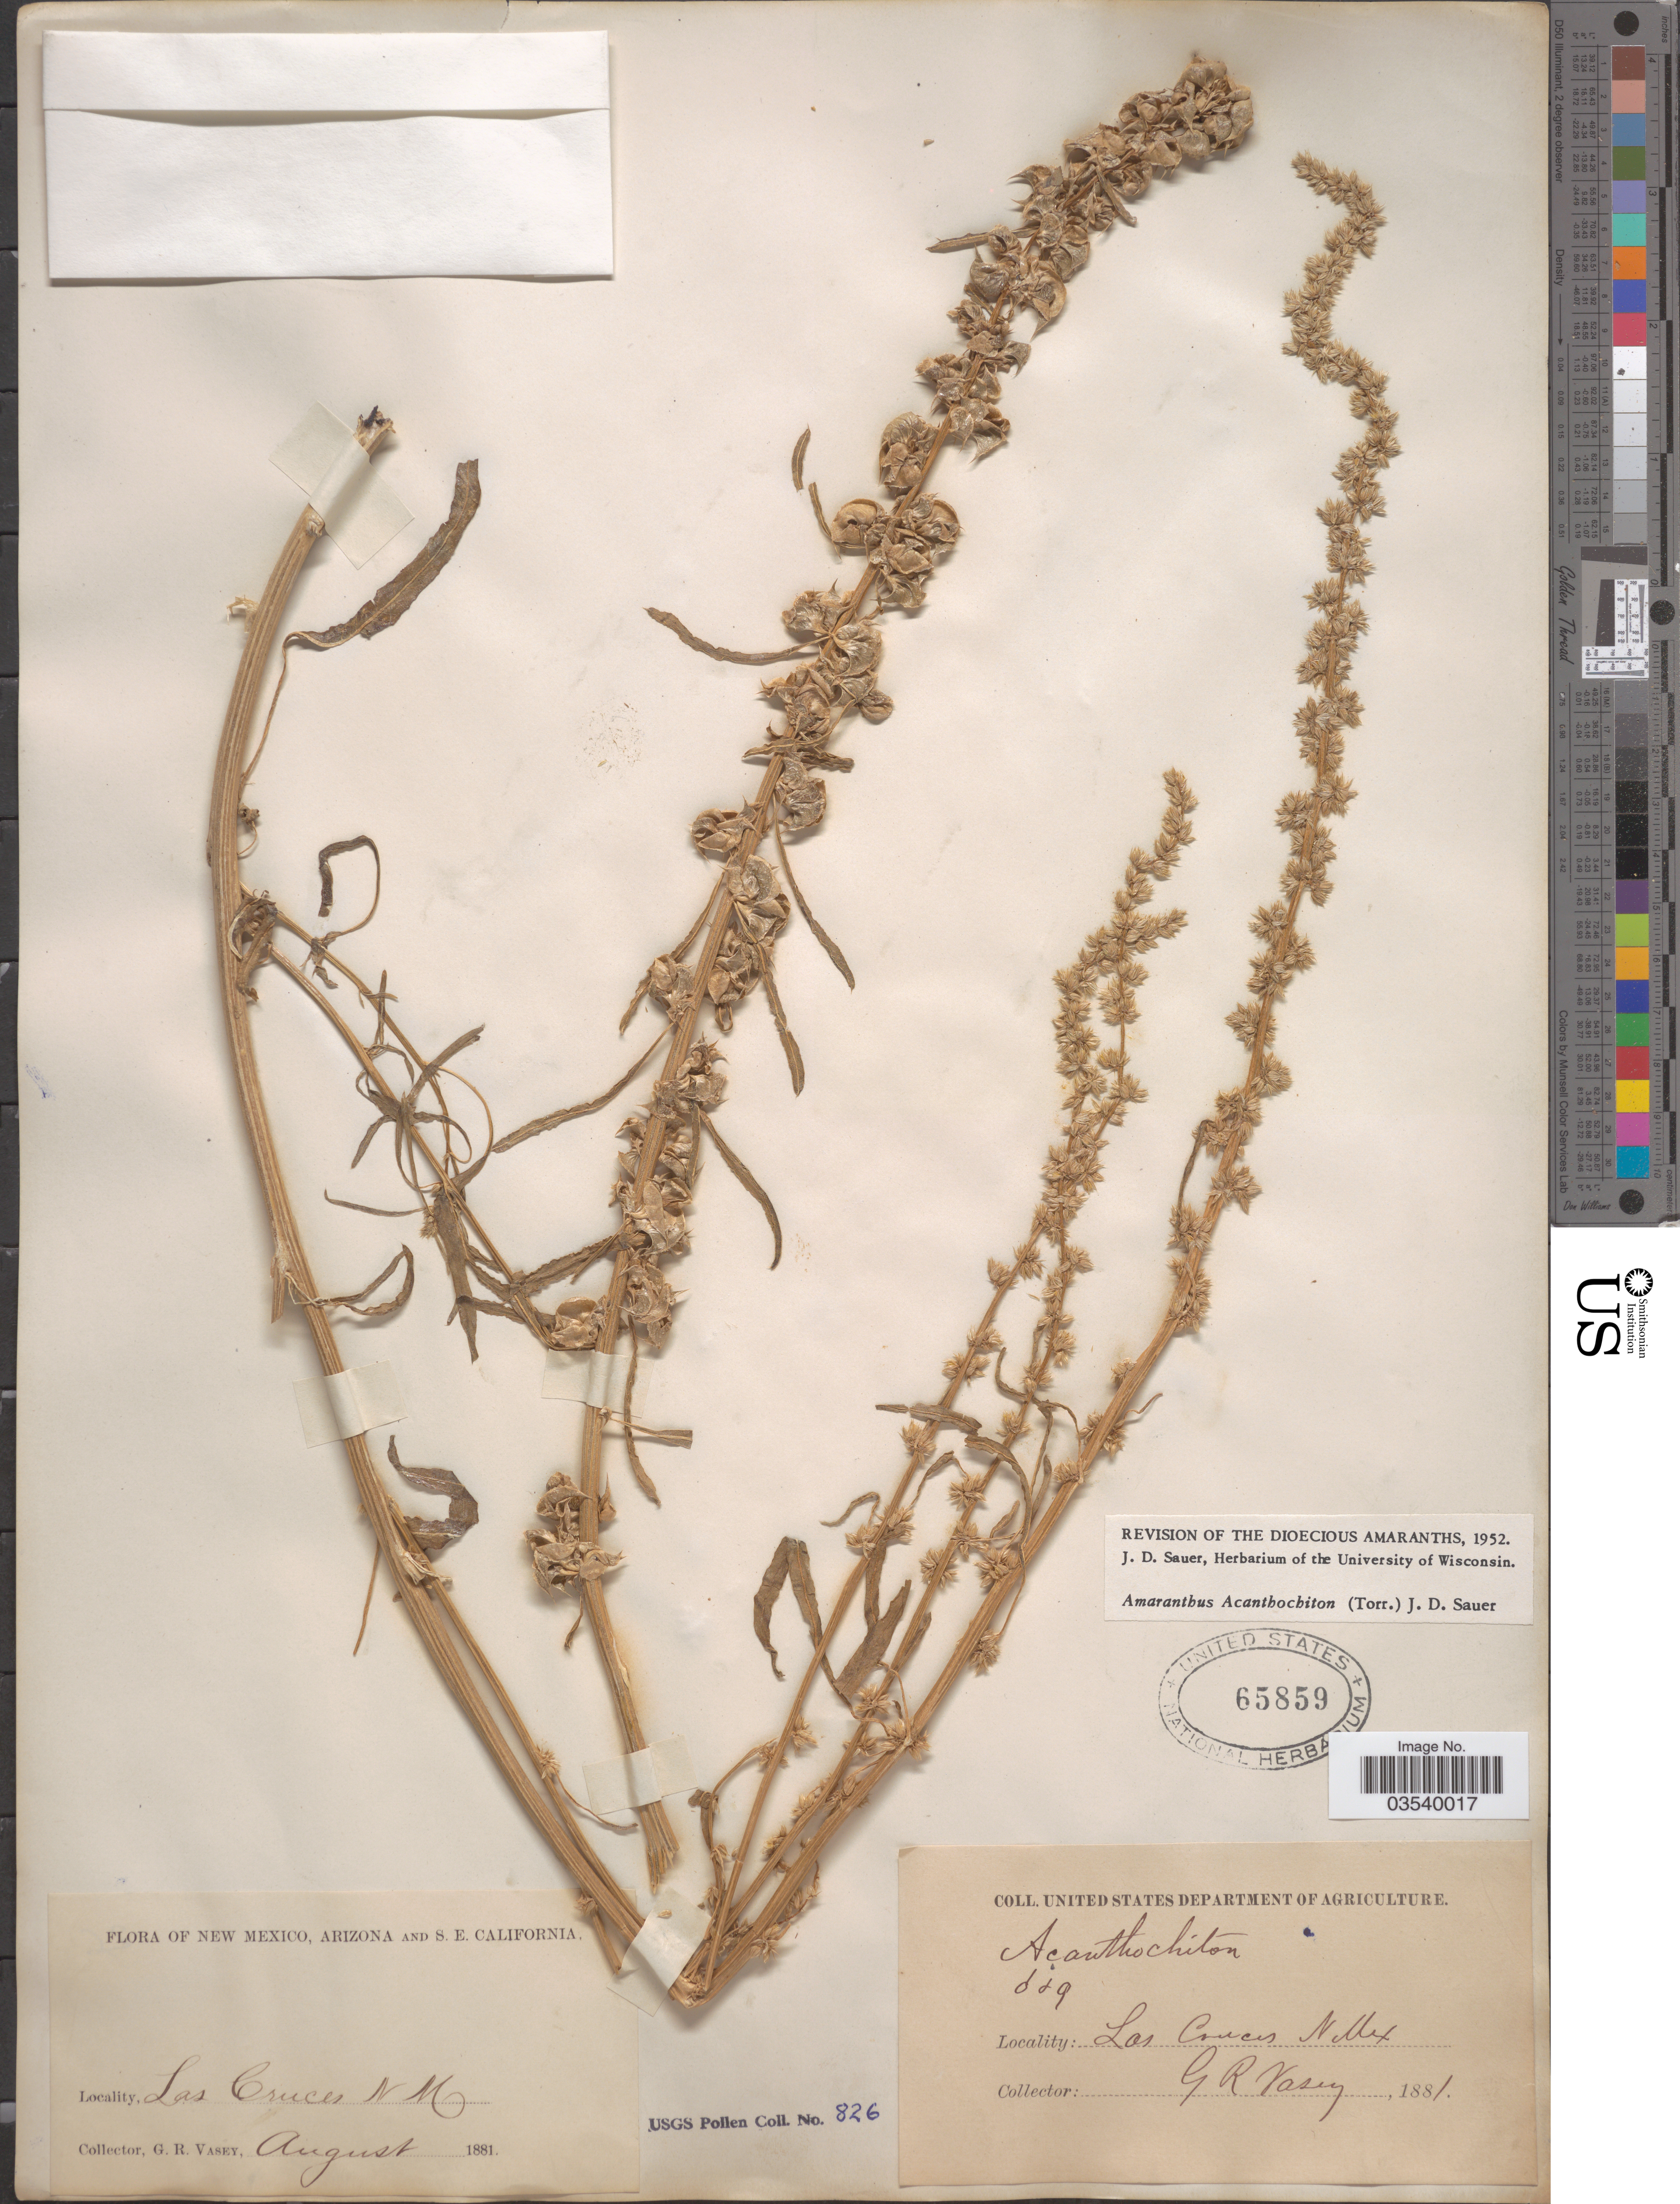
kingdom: Plantae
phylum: Tracheophyta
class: Magnoliopsida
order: Caryophyllales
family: Amaranthaceae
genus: Amaranthus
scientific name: Amaranthus acanthochiton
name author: J.D. Sauer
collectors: G. R. Vasey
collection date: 1881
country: United States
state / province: New Mexico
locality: Las Cruces.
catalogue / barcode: US 65859